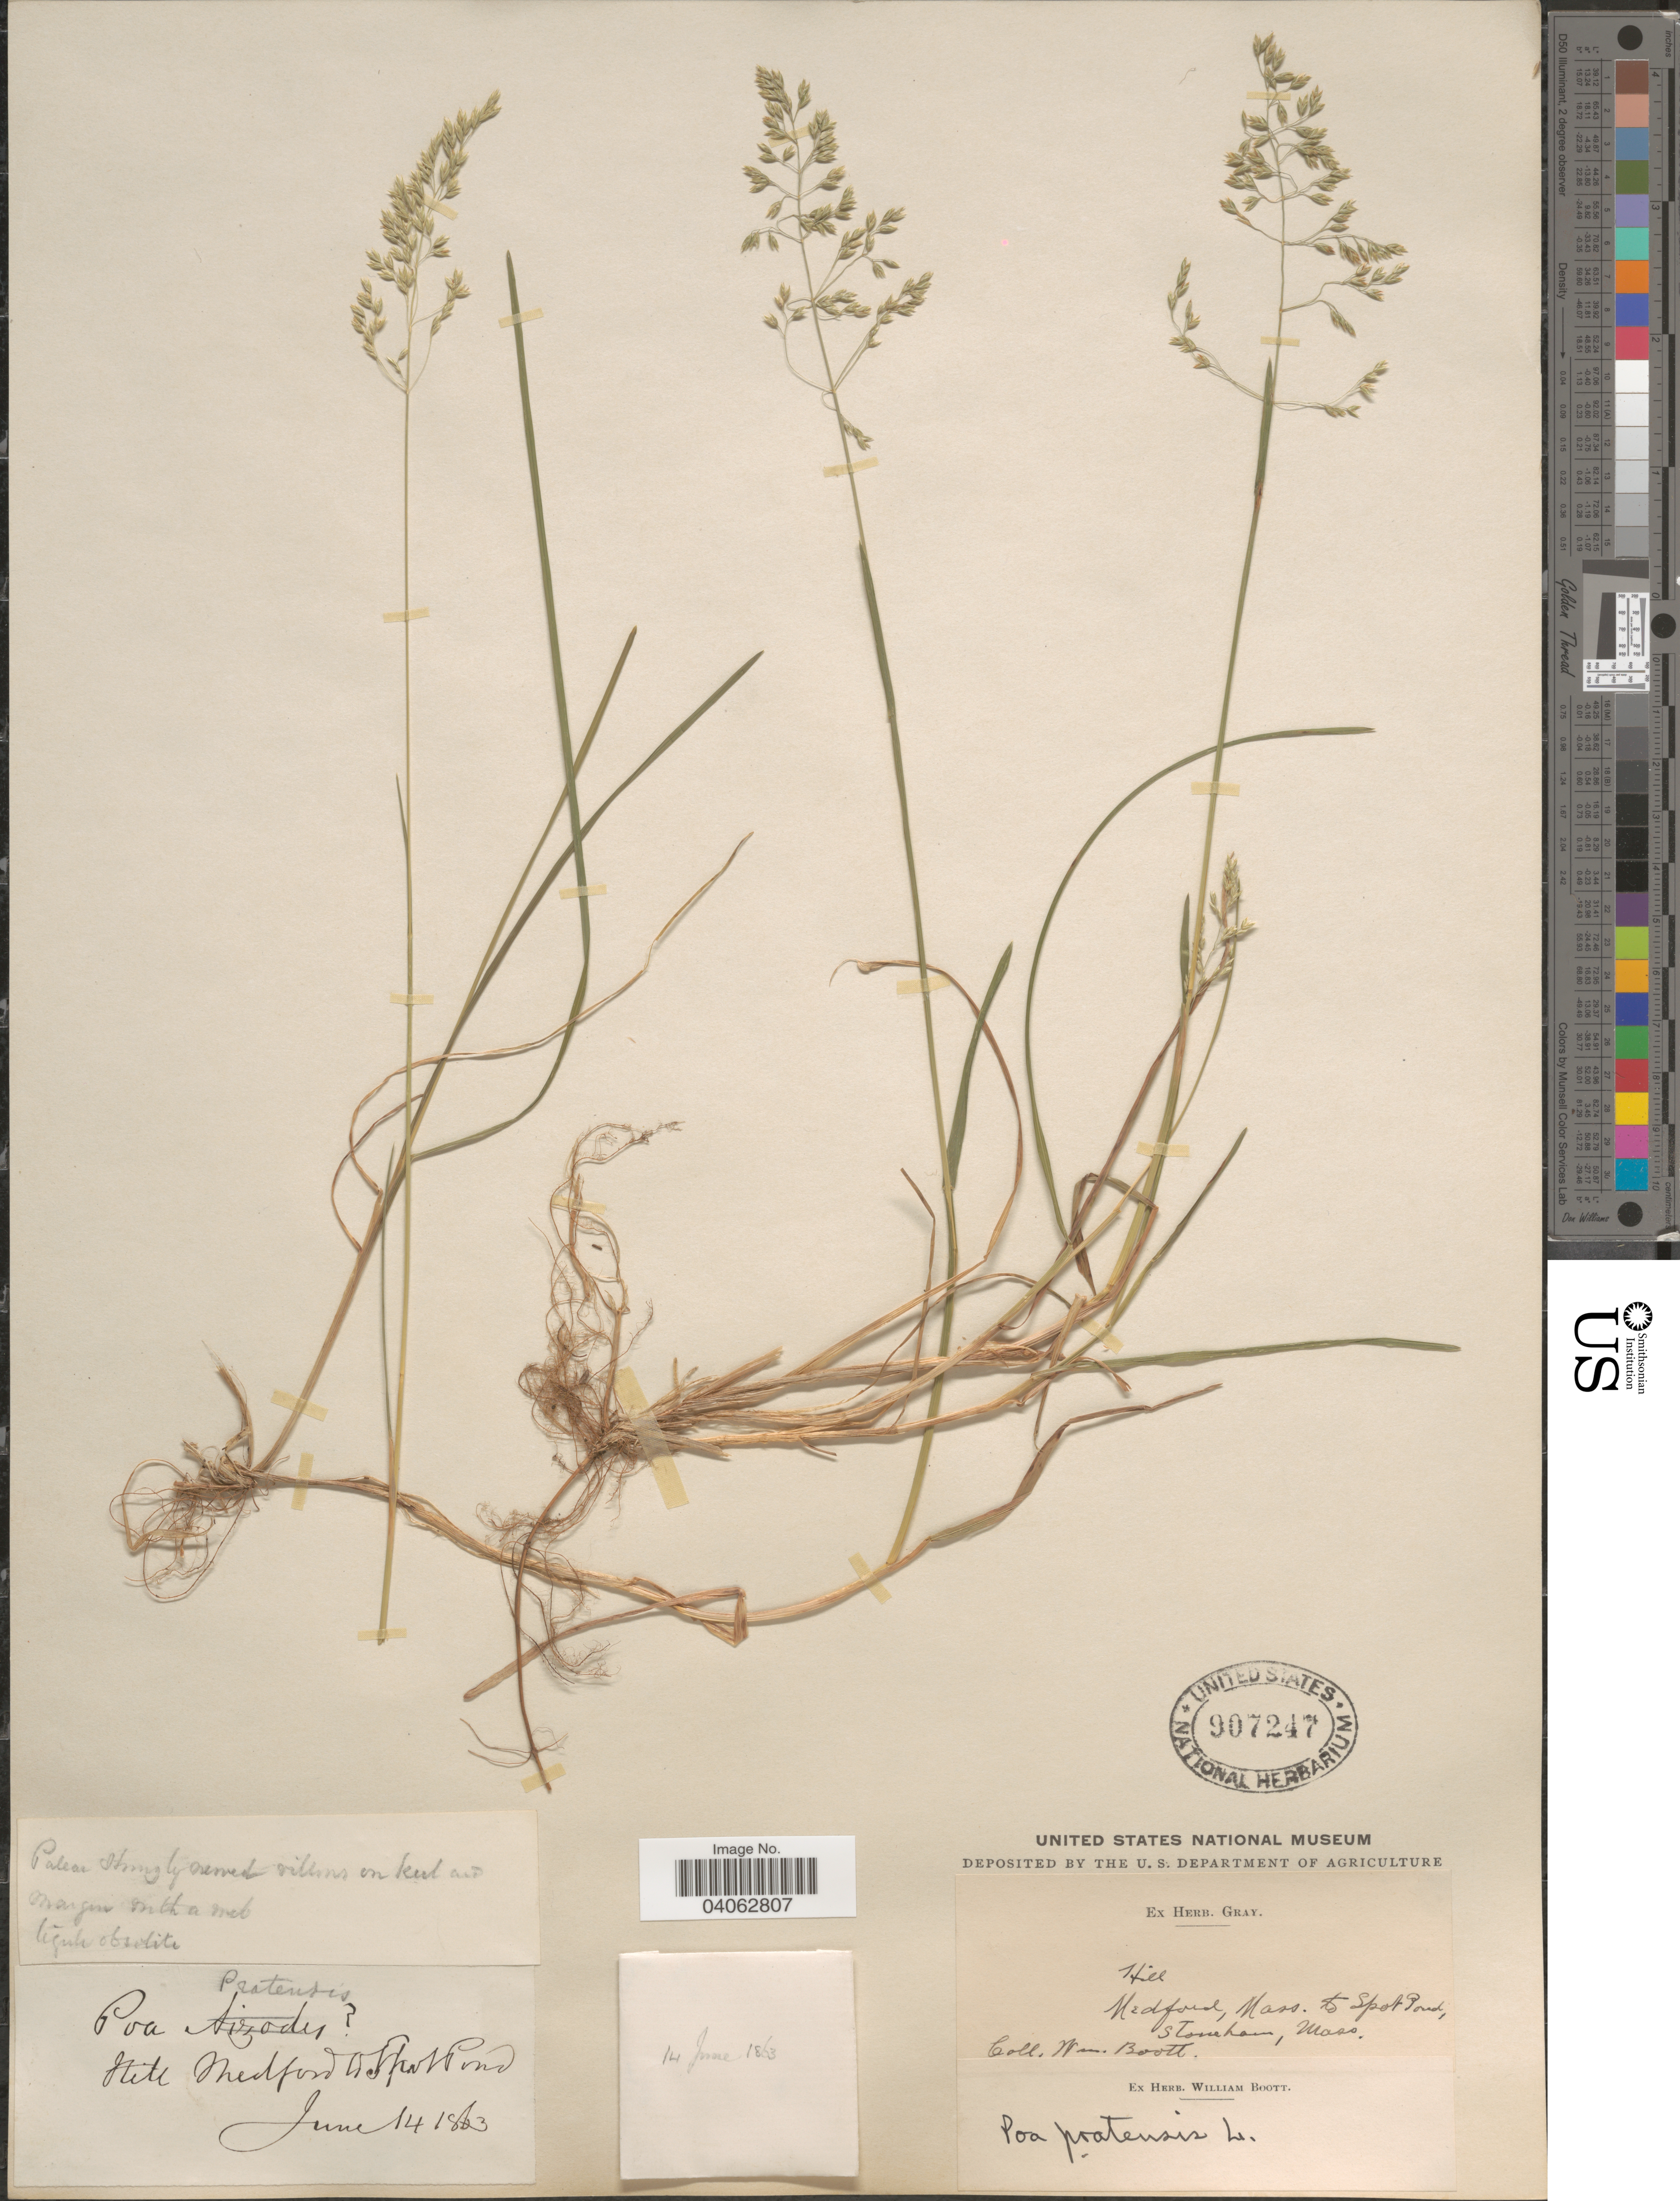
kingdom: Plantae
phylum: Tracheophyta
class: Liliopsida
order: Poales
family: Poaceae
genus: Poa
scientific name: Poa pratensis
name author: L.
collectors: W. Boott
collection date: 1883-06-14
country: United States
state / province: Massachusetts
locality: Hill. Medford, Mass. to Spot Pond, Stoneham.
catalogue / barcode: US 907247